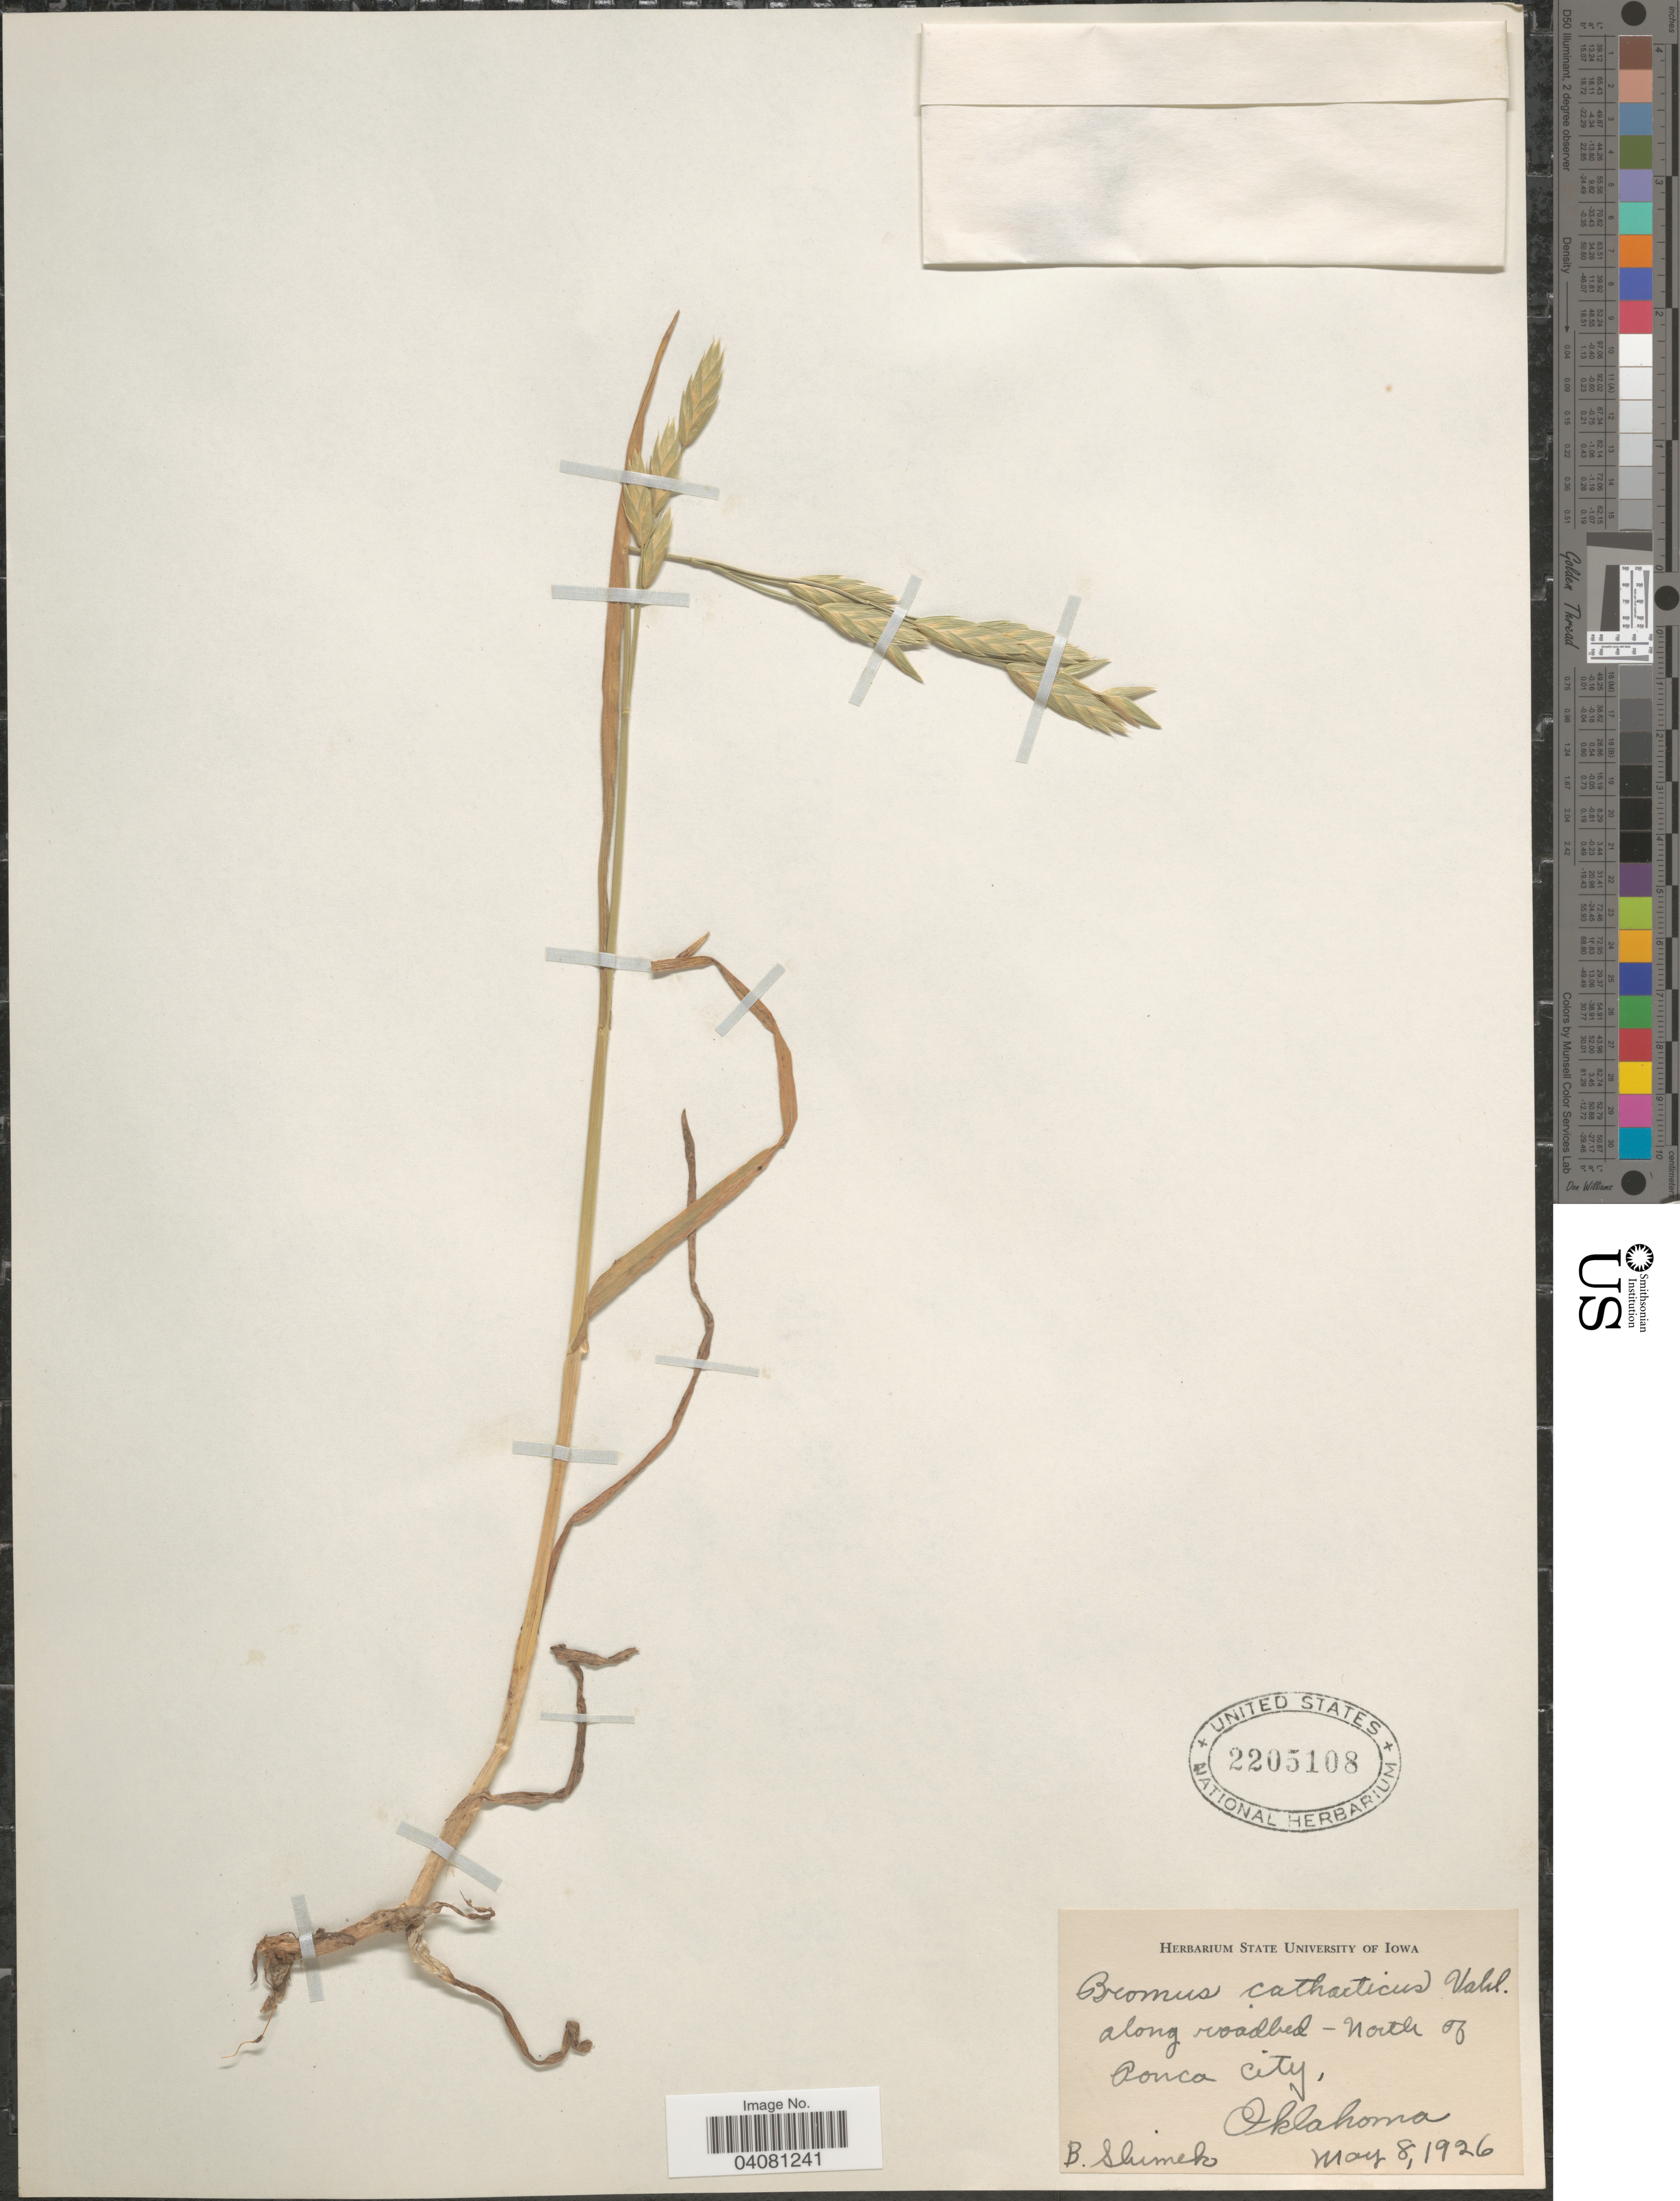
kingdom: Plantae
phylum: Tracheophyta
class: Liliopsida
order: Poales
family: Poaceae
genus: Bromus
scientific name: Bromus catharticus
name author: Vahl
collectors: B. Shimek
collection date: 1926-05-08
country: United States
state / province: Oklahoma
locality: Along roadbed- North of Ponca City.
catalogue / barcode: US 2205108